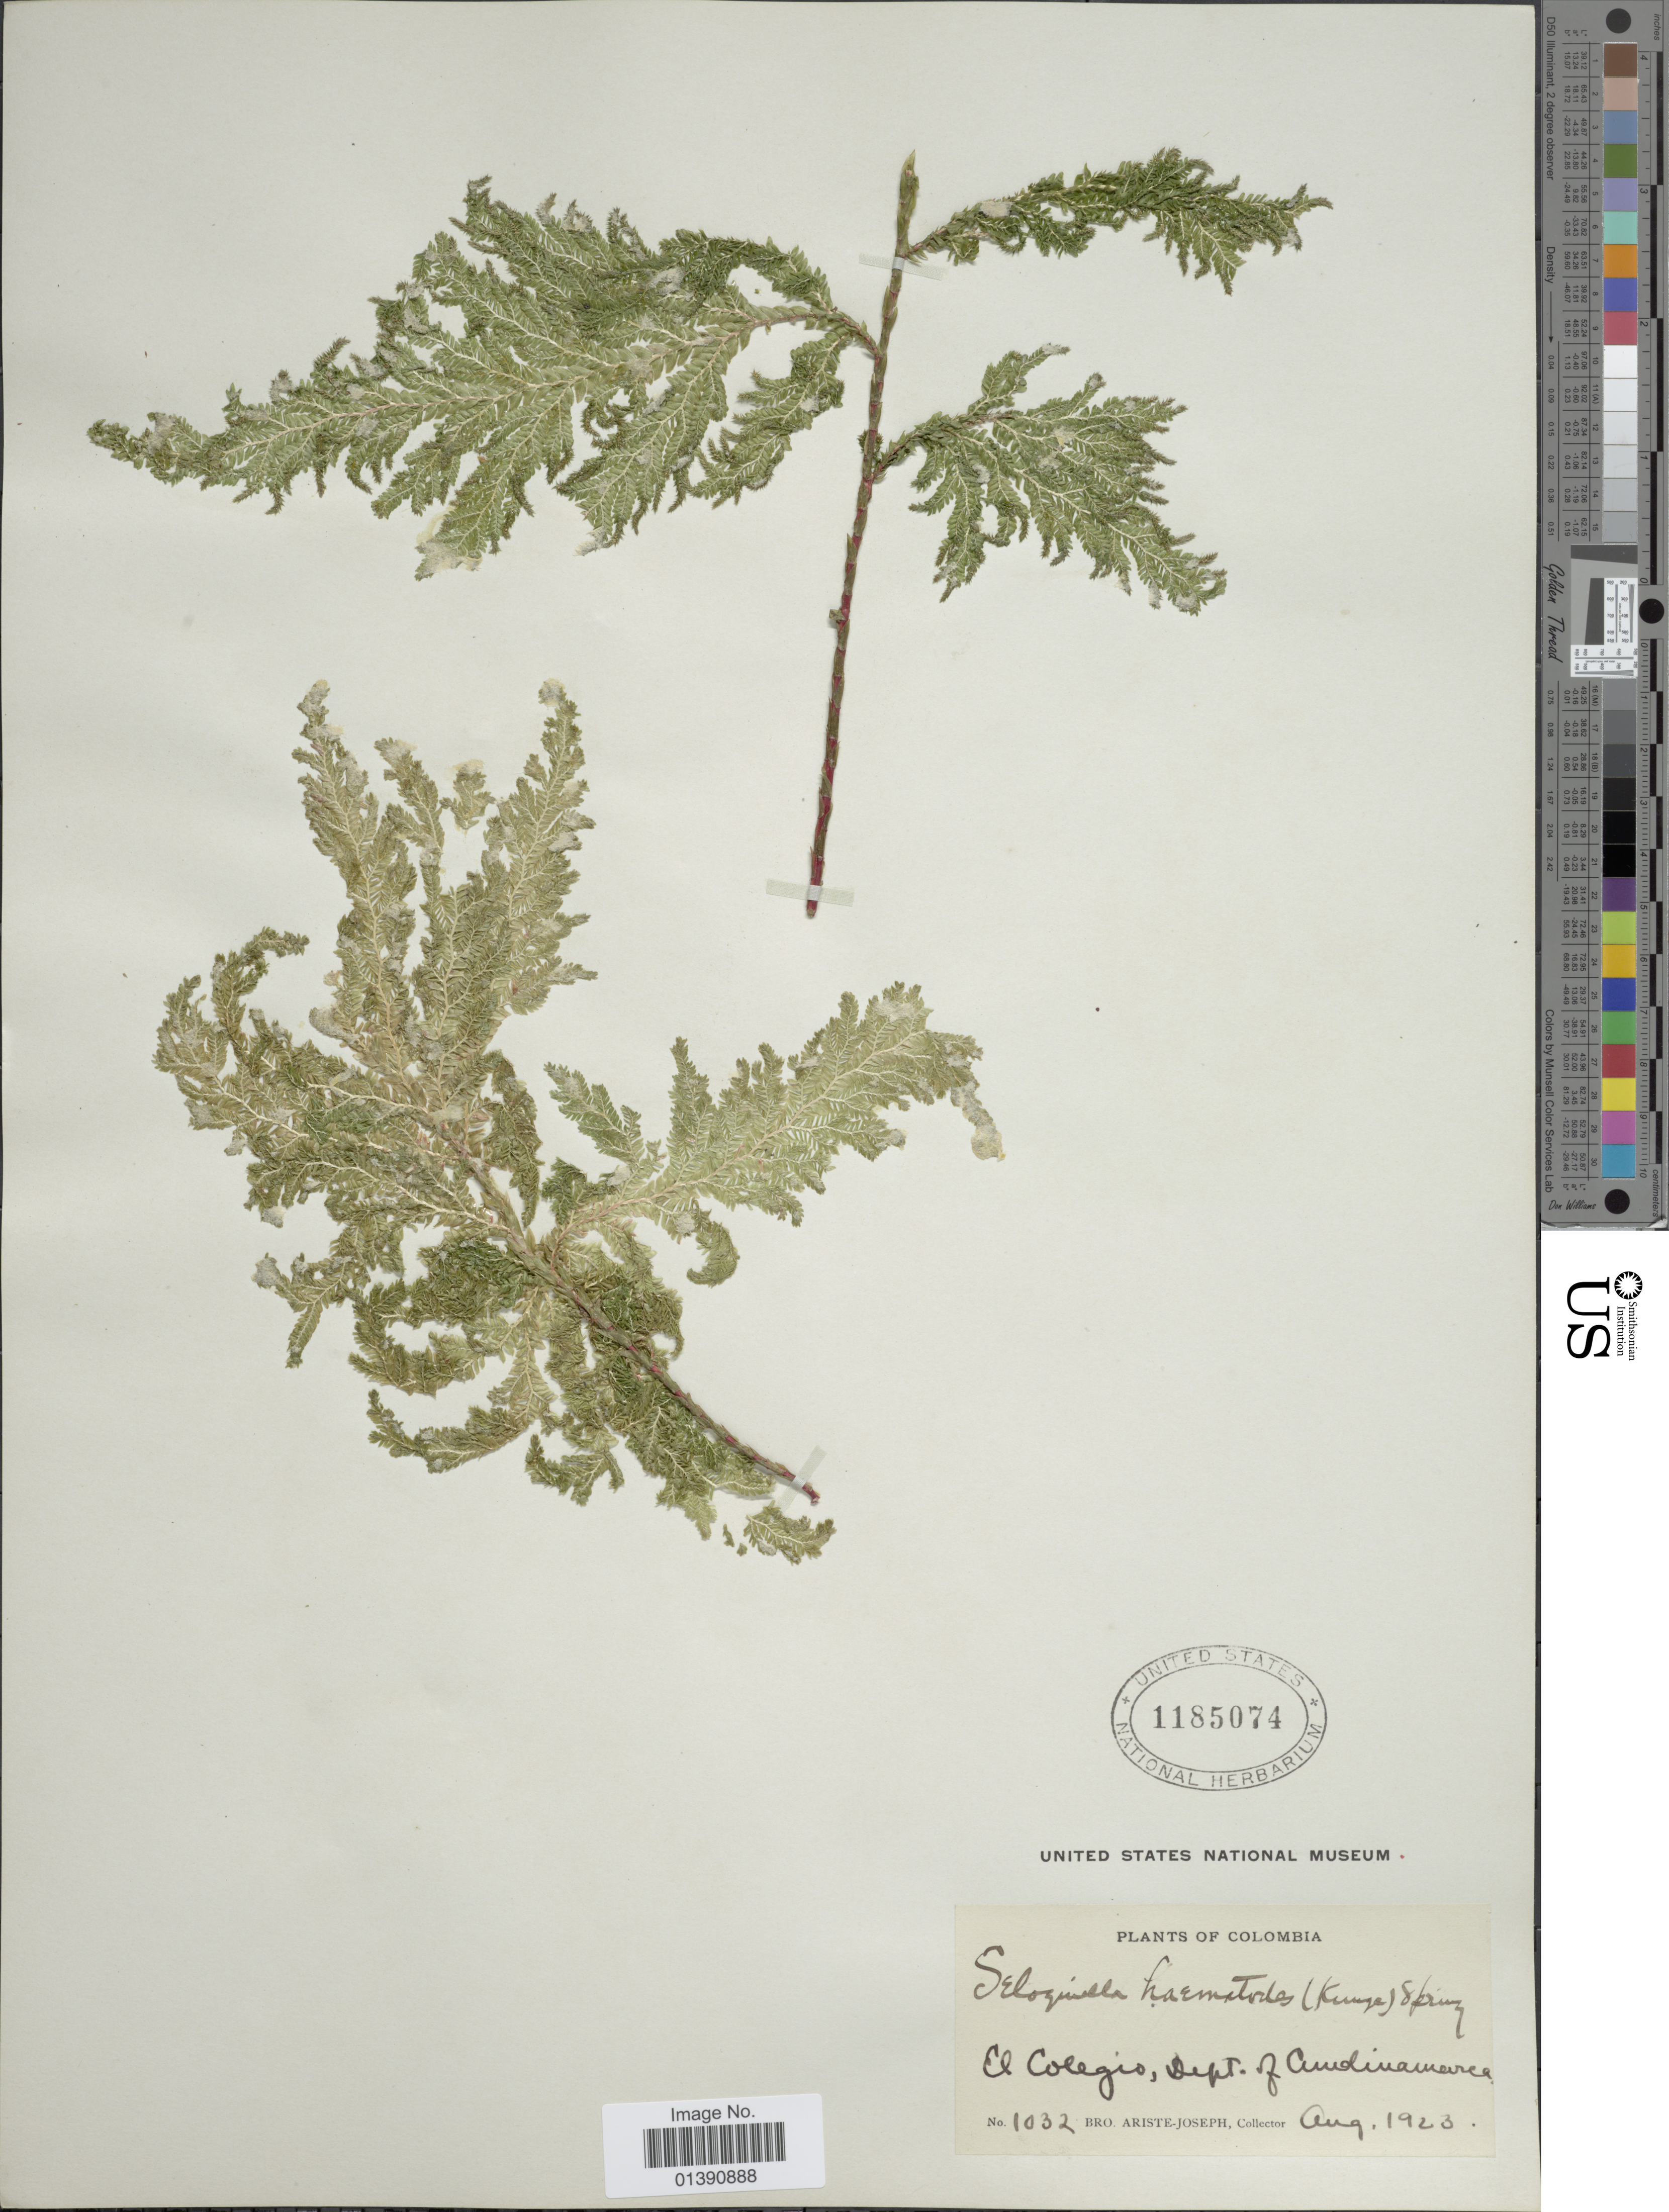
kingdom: Plantae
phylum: Tracheophyta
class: Lycopodiopsida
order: Selaginellales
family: Selaginellaceae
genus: Selaginella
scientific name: Selaginella haematodes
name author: (Kunze) Spring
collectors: Bro. Ariste-Joseph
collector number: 1032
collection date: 1923-08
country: Colombia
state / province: Cundinamarca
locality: El Colegio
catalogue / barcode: US 1185074